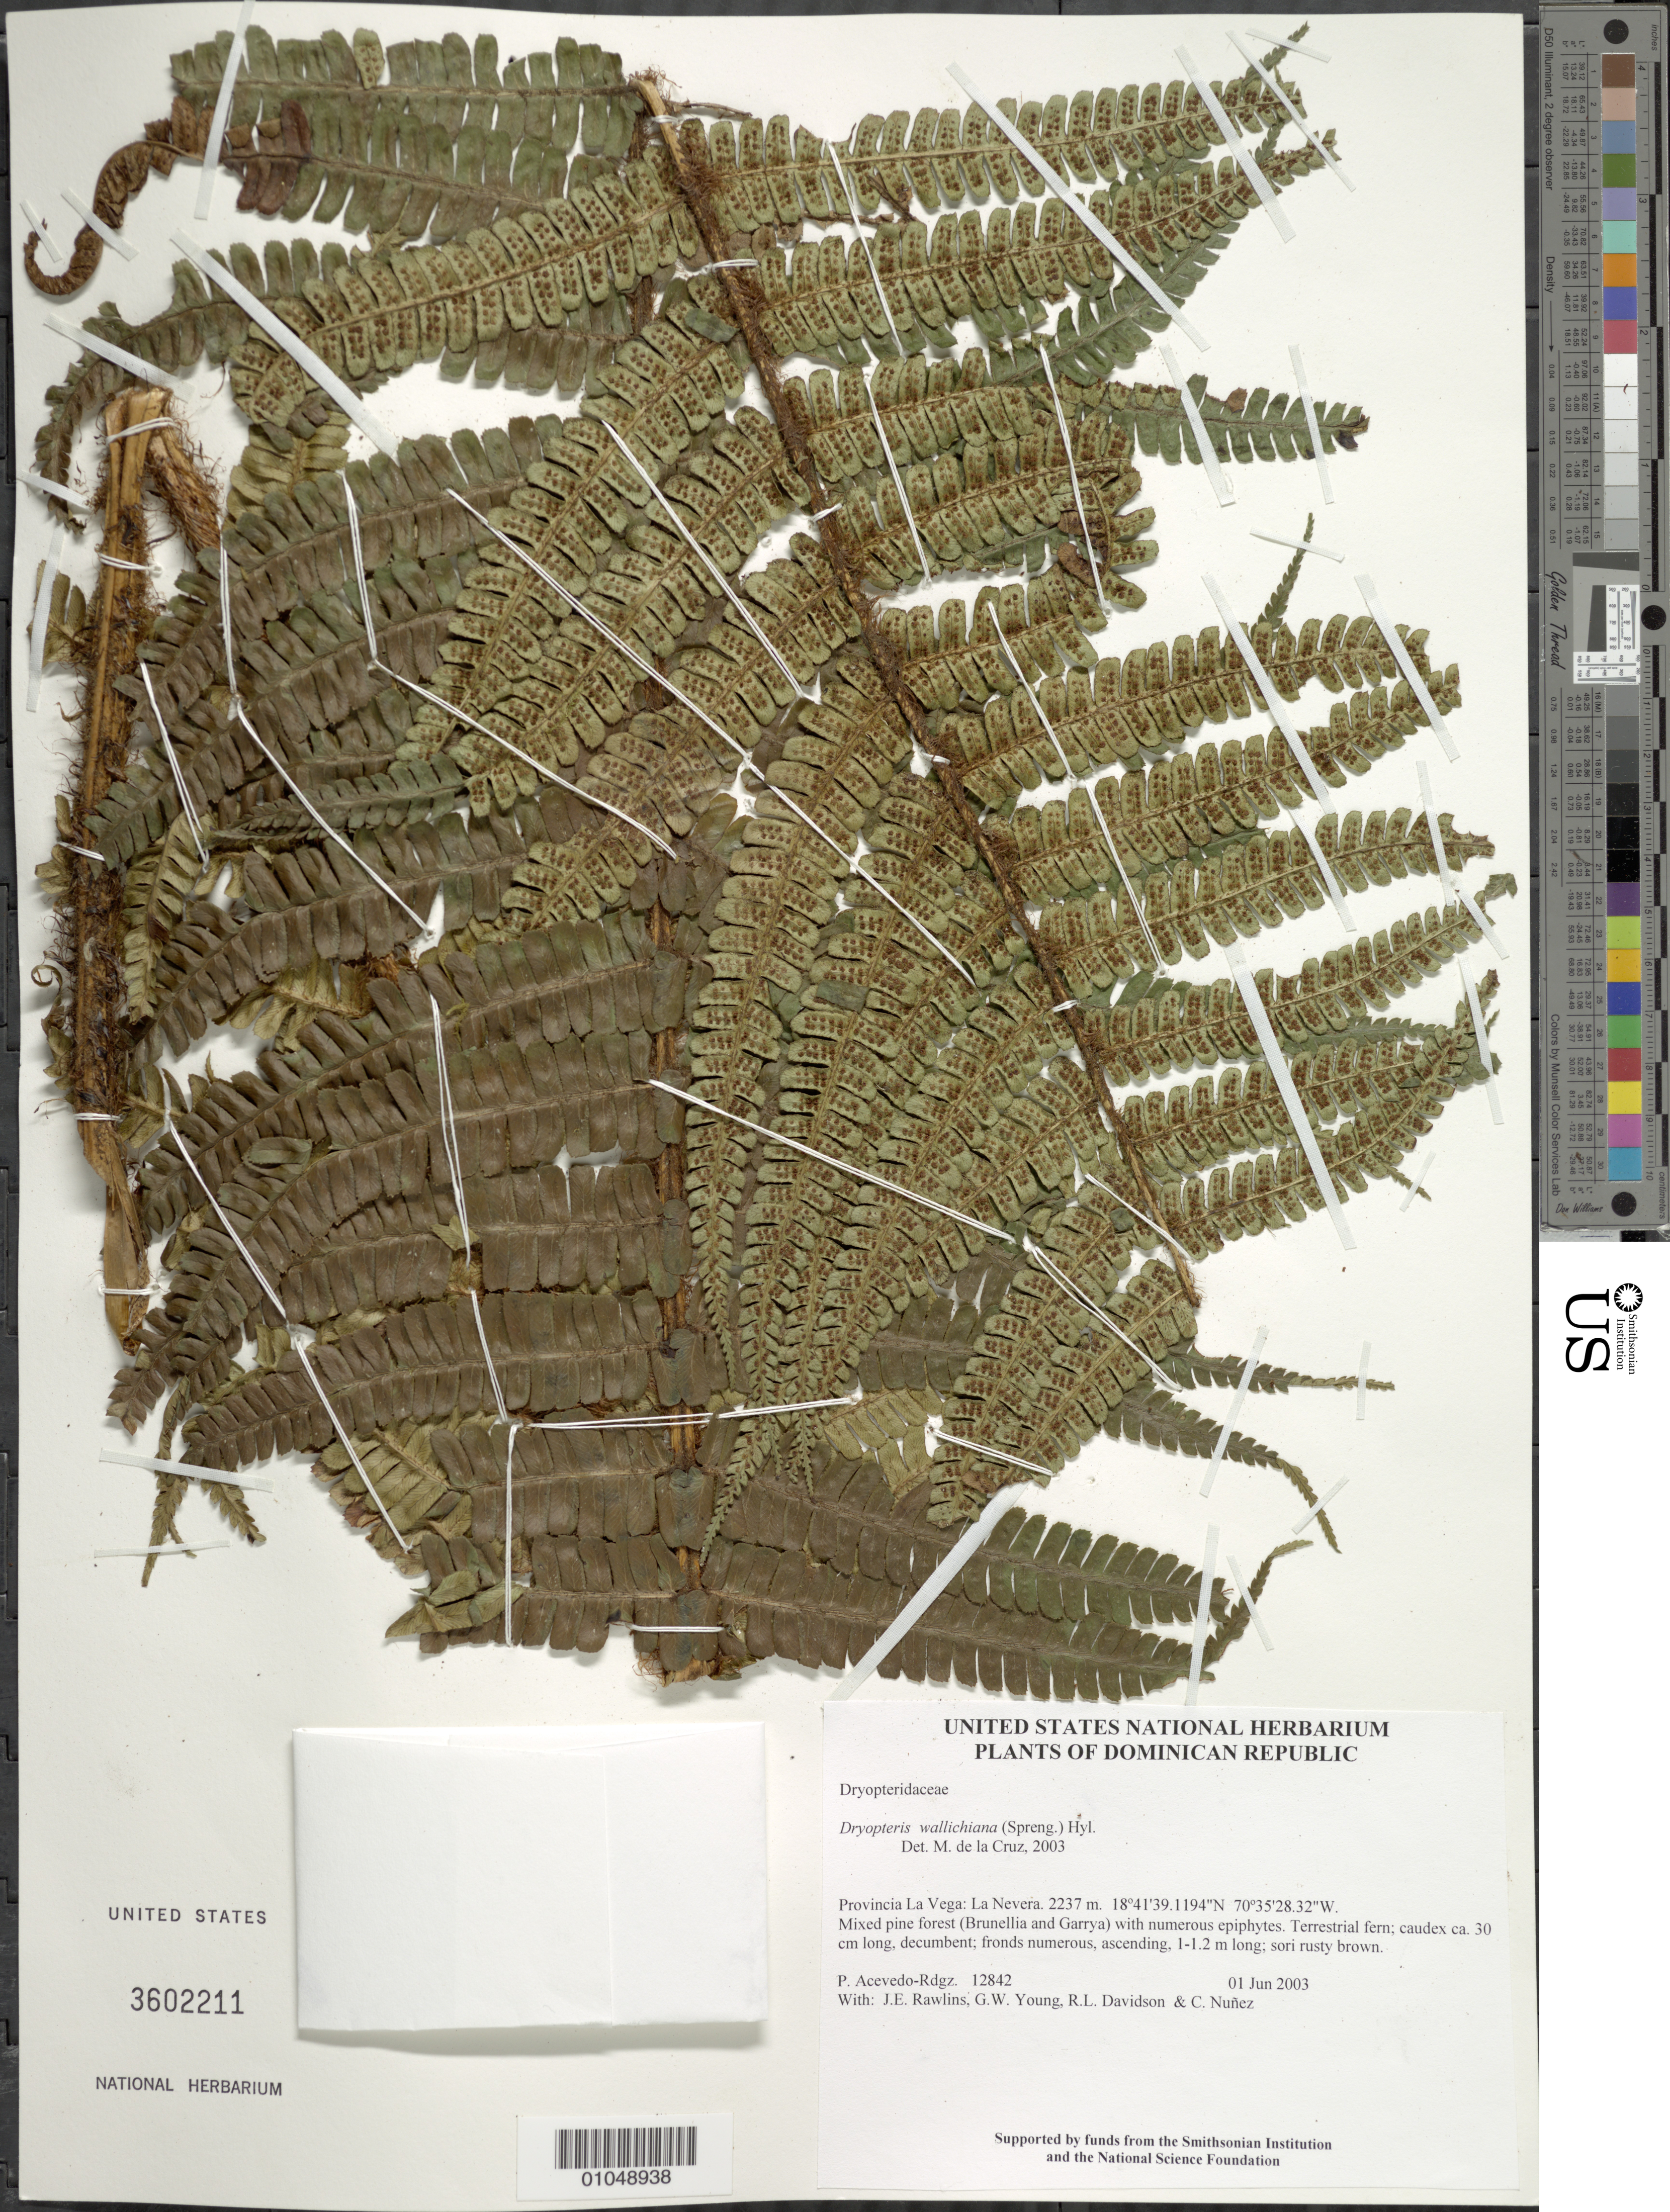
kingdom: Plantae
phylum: Tracheophyta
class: Polypodiopsida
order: Polypodiales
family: Dryopteridaceae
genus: Dryopteris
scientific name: Dryopteris wallichiana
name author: (Spreng.) Hyl.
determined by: de la Cruz, M.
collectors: P. Acevedo-Rodr., J. Rawlins, G. Young, R. Davidson & C. Nunez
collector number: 12842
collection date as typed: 01 Jun 2003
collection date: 2003-06-01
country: Dominican Republic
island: Hispaniola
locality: Provincia La Vega: La Nevera.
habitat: Mixed pine forest (Brunellia and Garrya) with numerous epiphytes.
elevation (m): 2237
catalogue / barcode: US 3602211